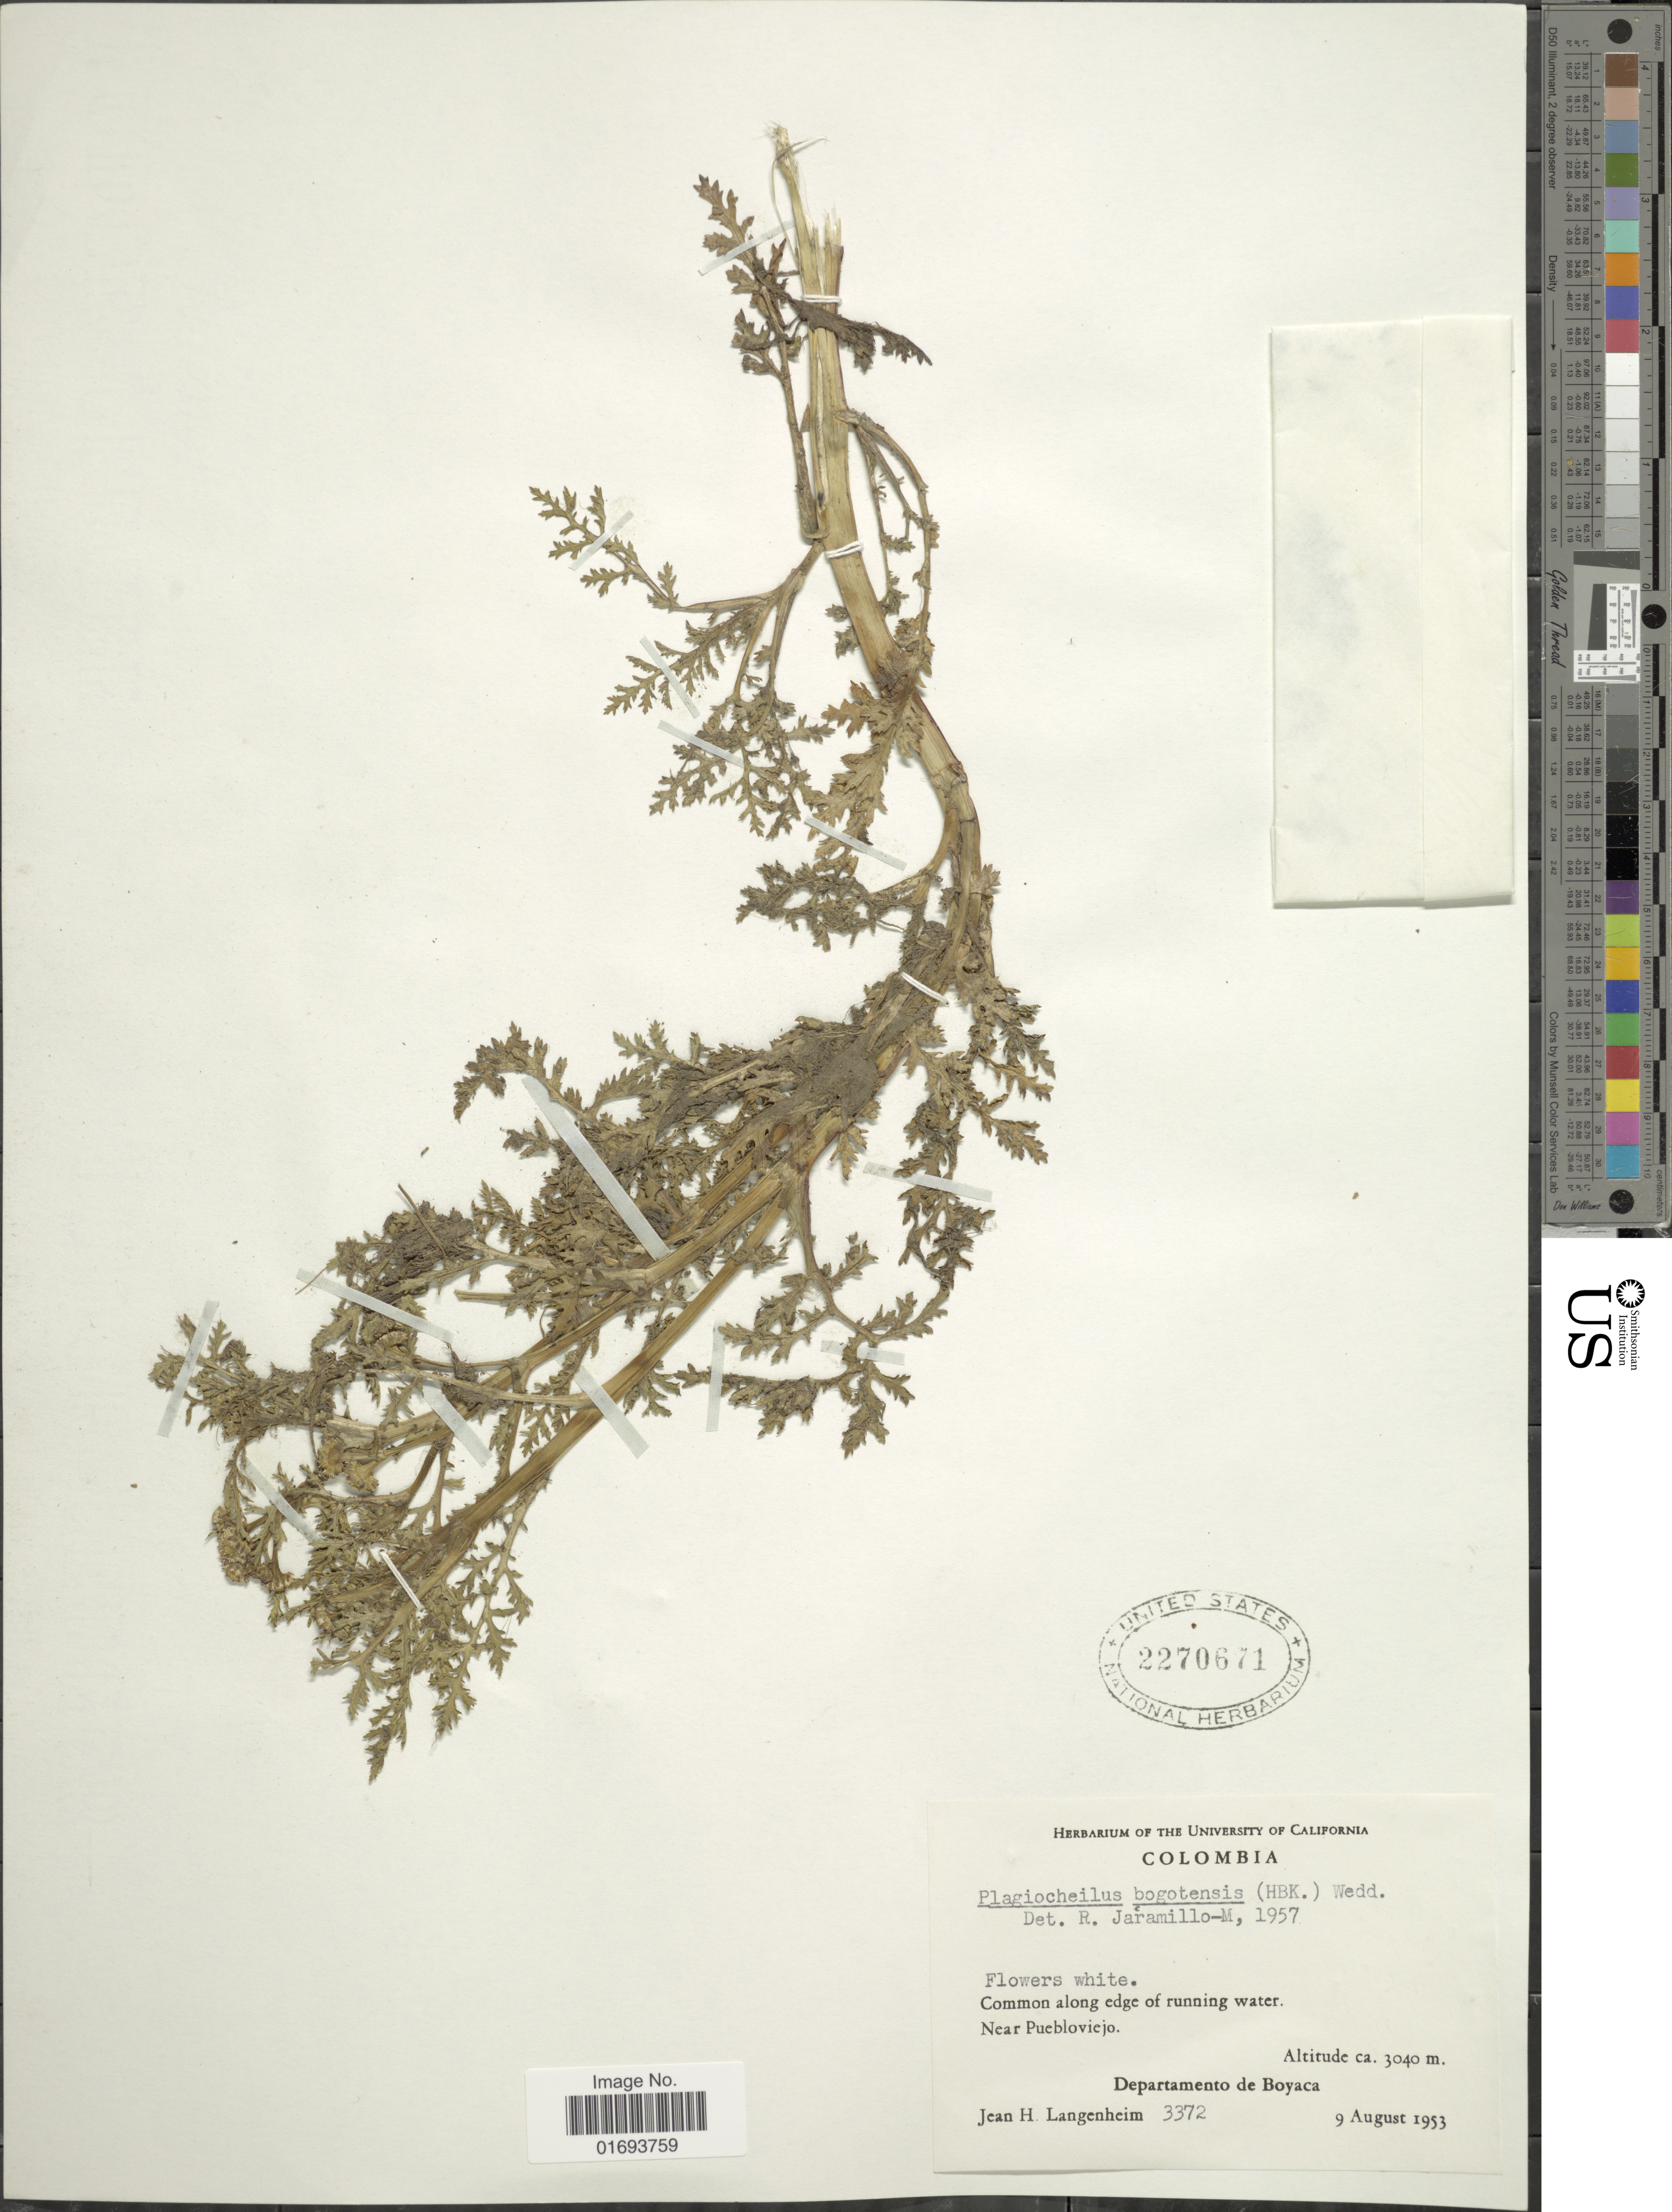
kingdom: Plantae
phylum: Tracheophyta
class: Magnoliopsida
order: Asterales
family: Asteraceae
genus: Plagiocheilus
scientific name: Plagiocheilus bogotensis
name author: (Kunth) Wedd.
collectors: J. H. Langenheim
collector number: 3372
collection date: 1953-08-09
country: Colombia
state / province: Boyacá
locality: Common along edge of running water. Near Puebloviejo, Departamento de Boyaca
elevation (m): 3040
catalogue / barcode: US 2270671